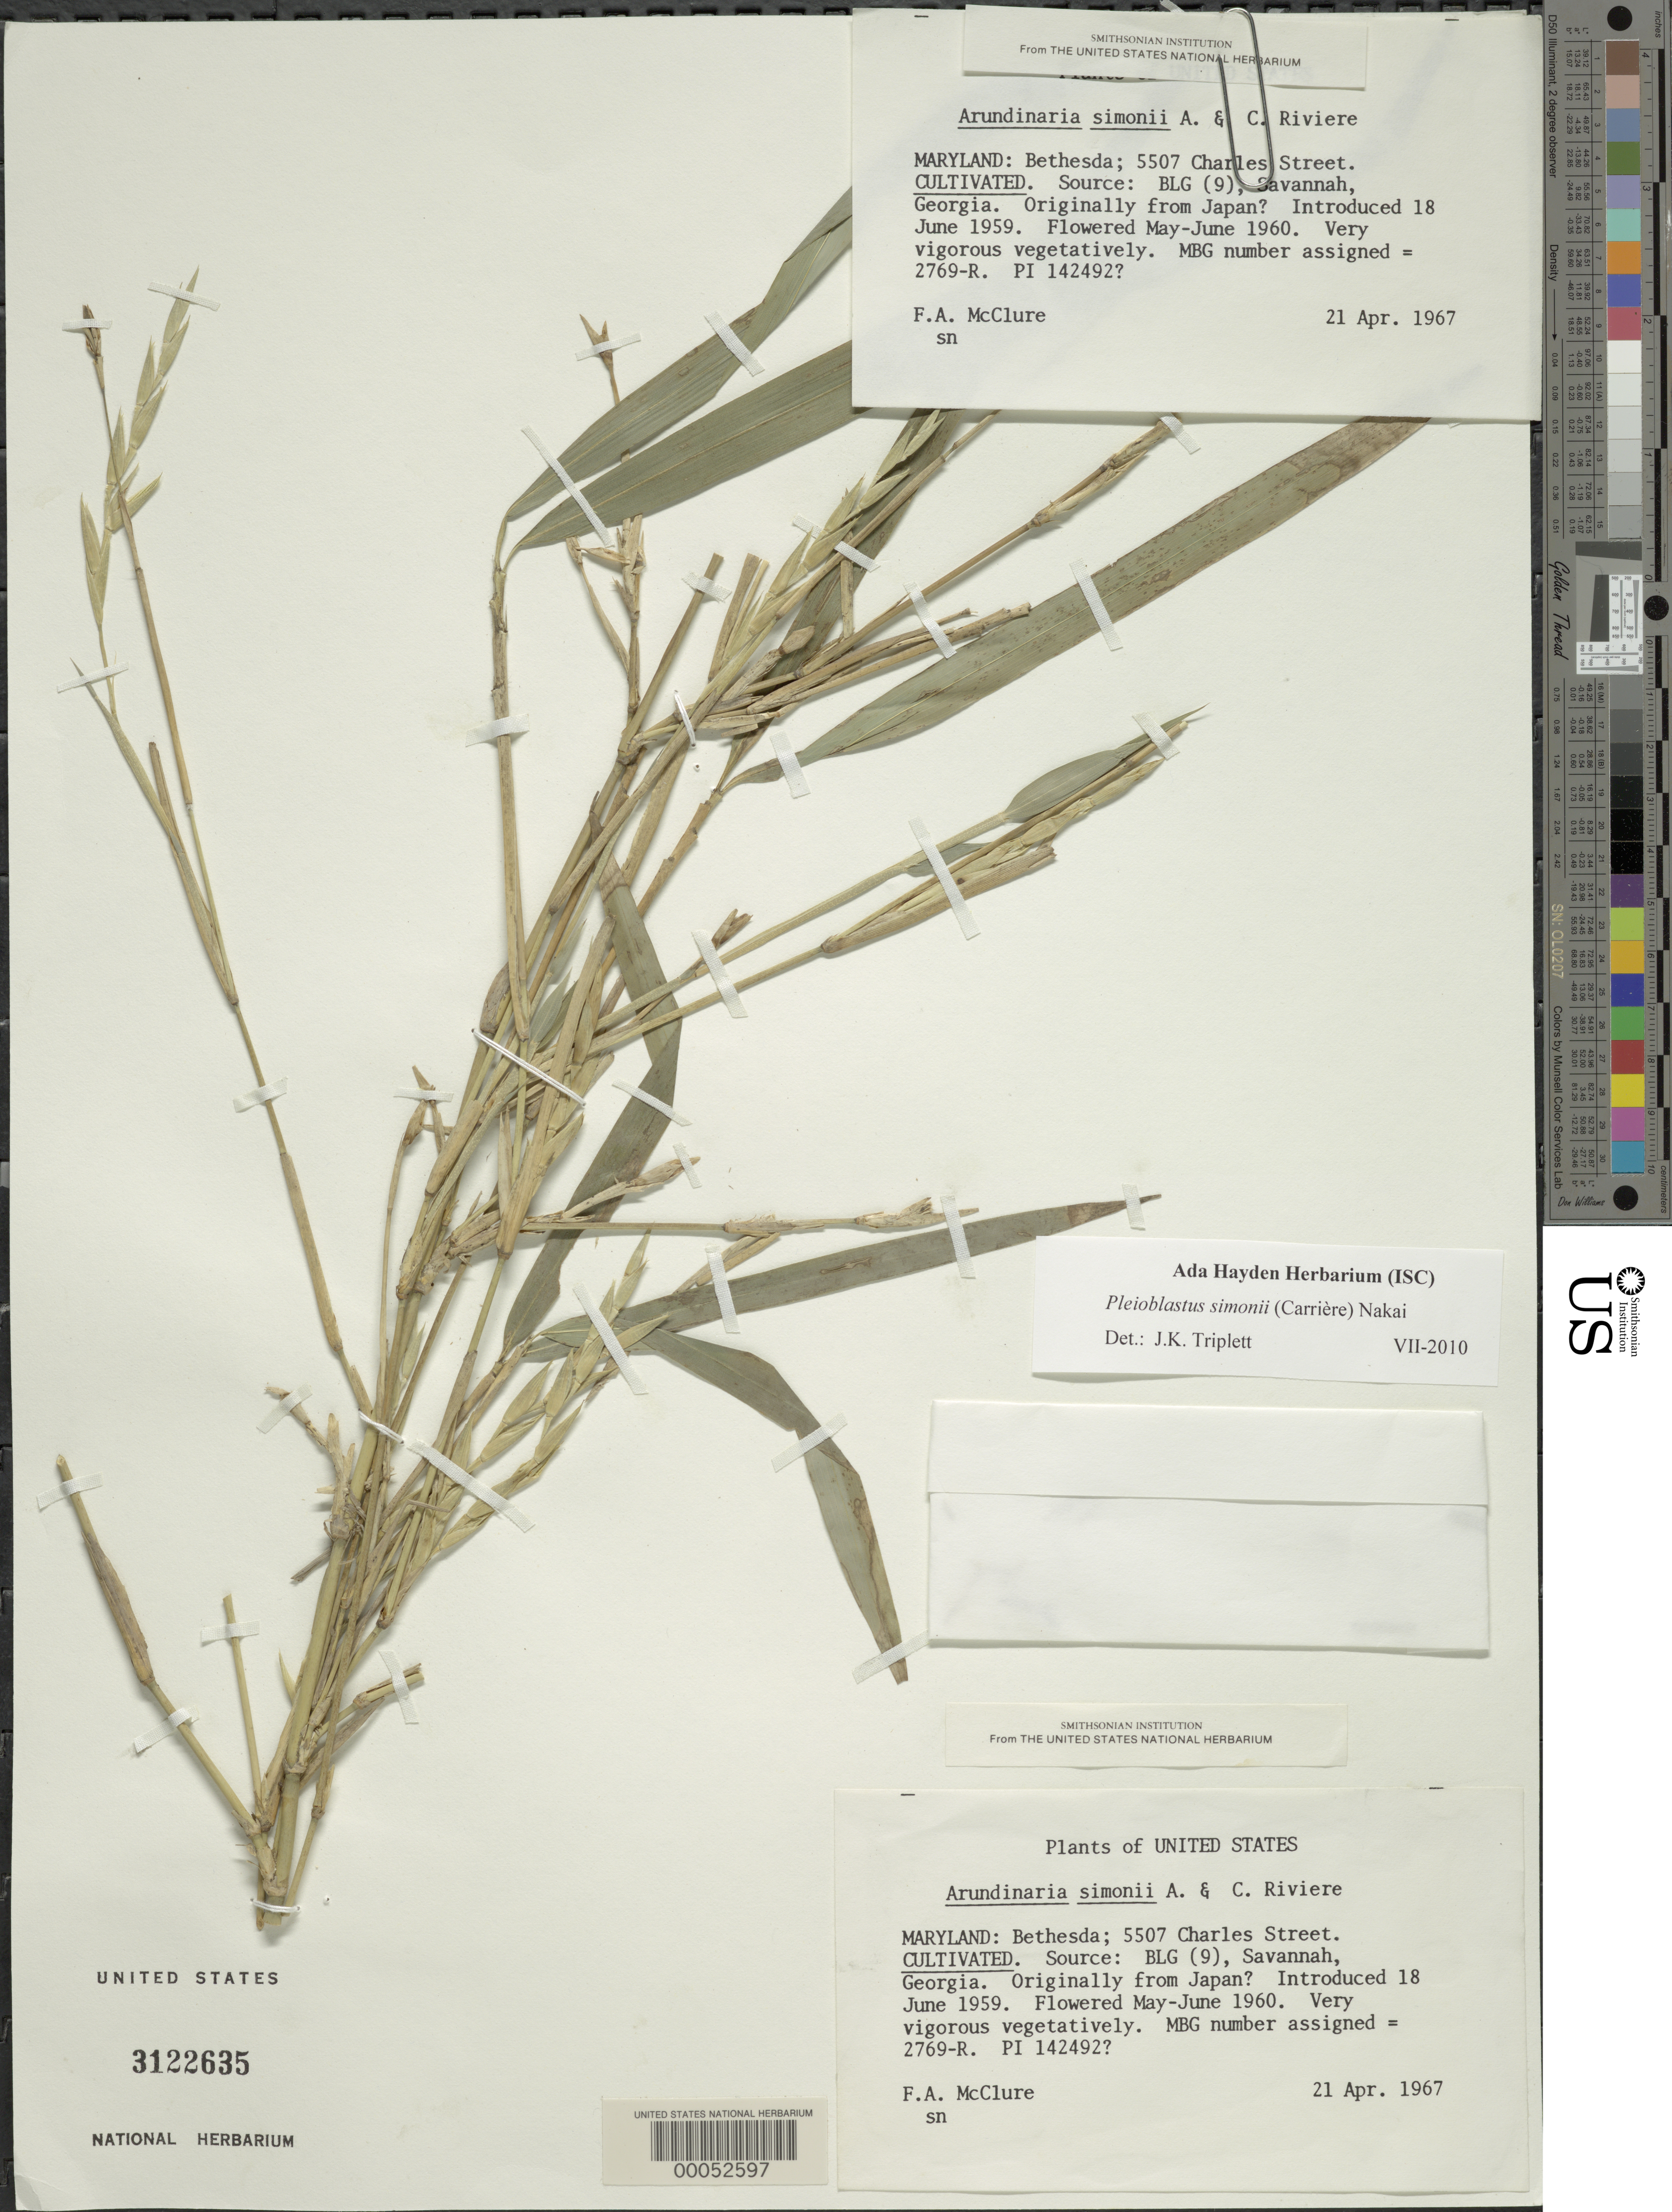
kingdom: Plantae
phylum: Tracheophyta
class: Liliopsida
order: Poales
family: Poaceae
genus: Pleioblastus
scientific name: Pleioblastus simonii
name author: (Carrière) Nakai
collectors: F. A. McClure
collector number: MBG 2769-R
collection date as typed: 21 Apr 1967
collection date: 1967-04-21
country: United States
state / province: Maryland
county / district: Montgomery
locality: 5507 Charles Street, Bethesda (McClure's garden)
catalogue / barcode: US 3122635